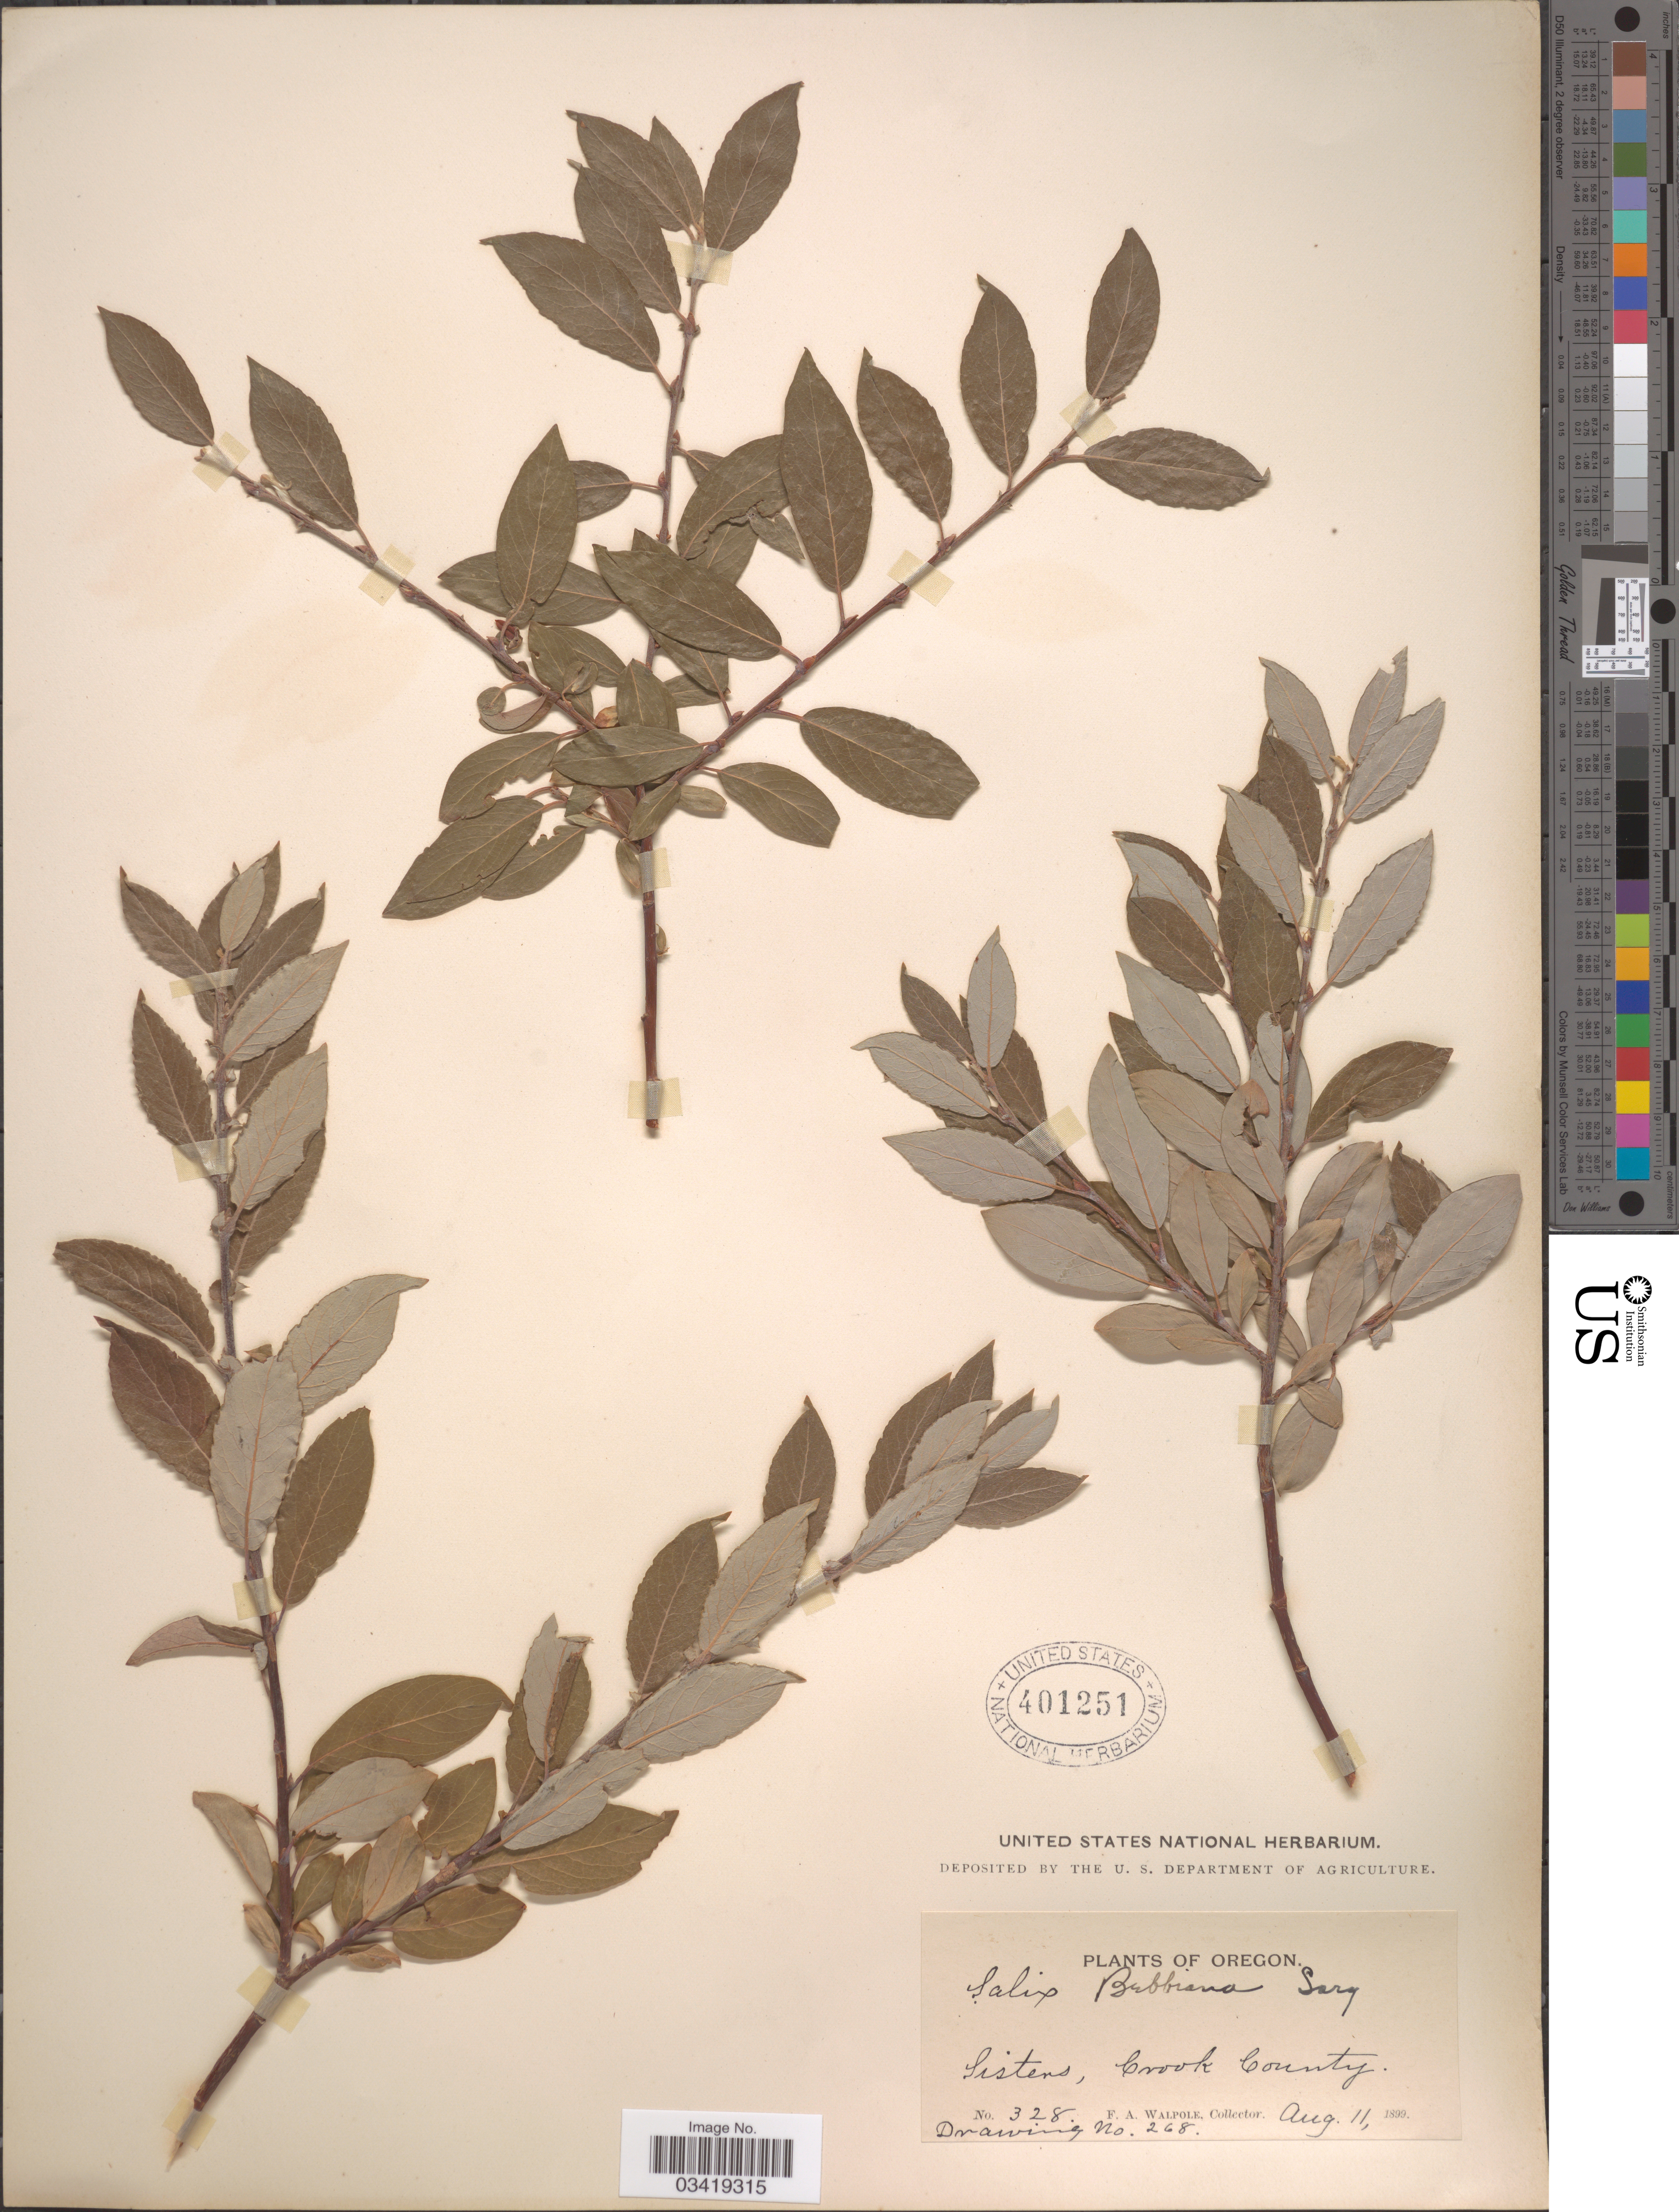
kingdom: Plantae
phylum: Tracheophyta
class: Magnoliopsida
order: Malpighiales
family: Salicaceae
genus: Salix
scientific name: Salix bebbiana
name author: Sarg.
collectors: F. Walpole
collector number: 328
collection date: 1899-08-11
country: United States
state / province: Oregon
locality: Sisters, Crook County.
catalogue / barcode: US 401251